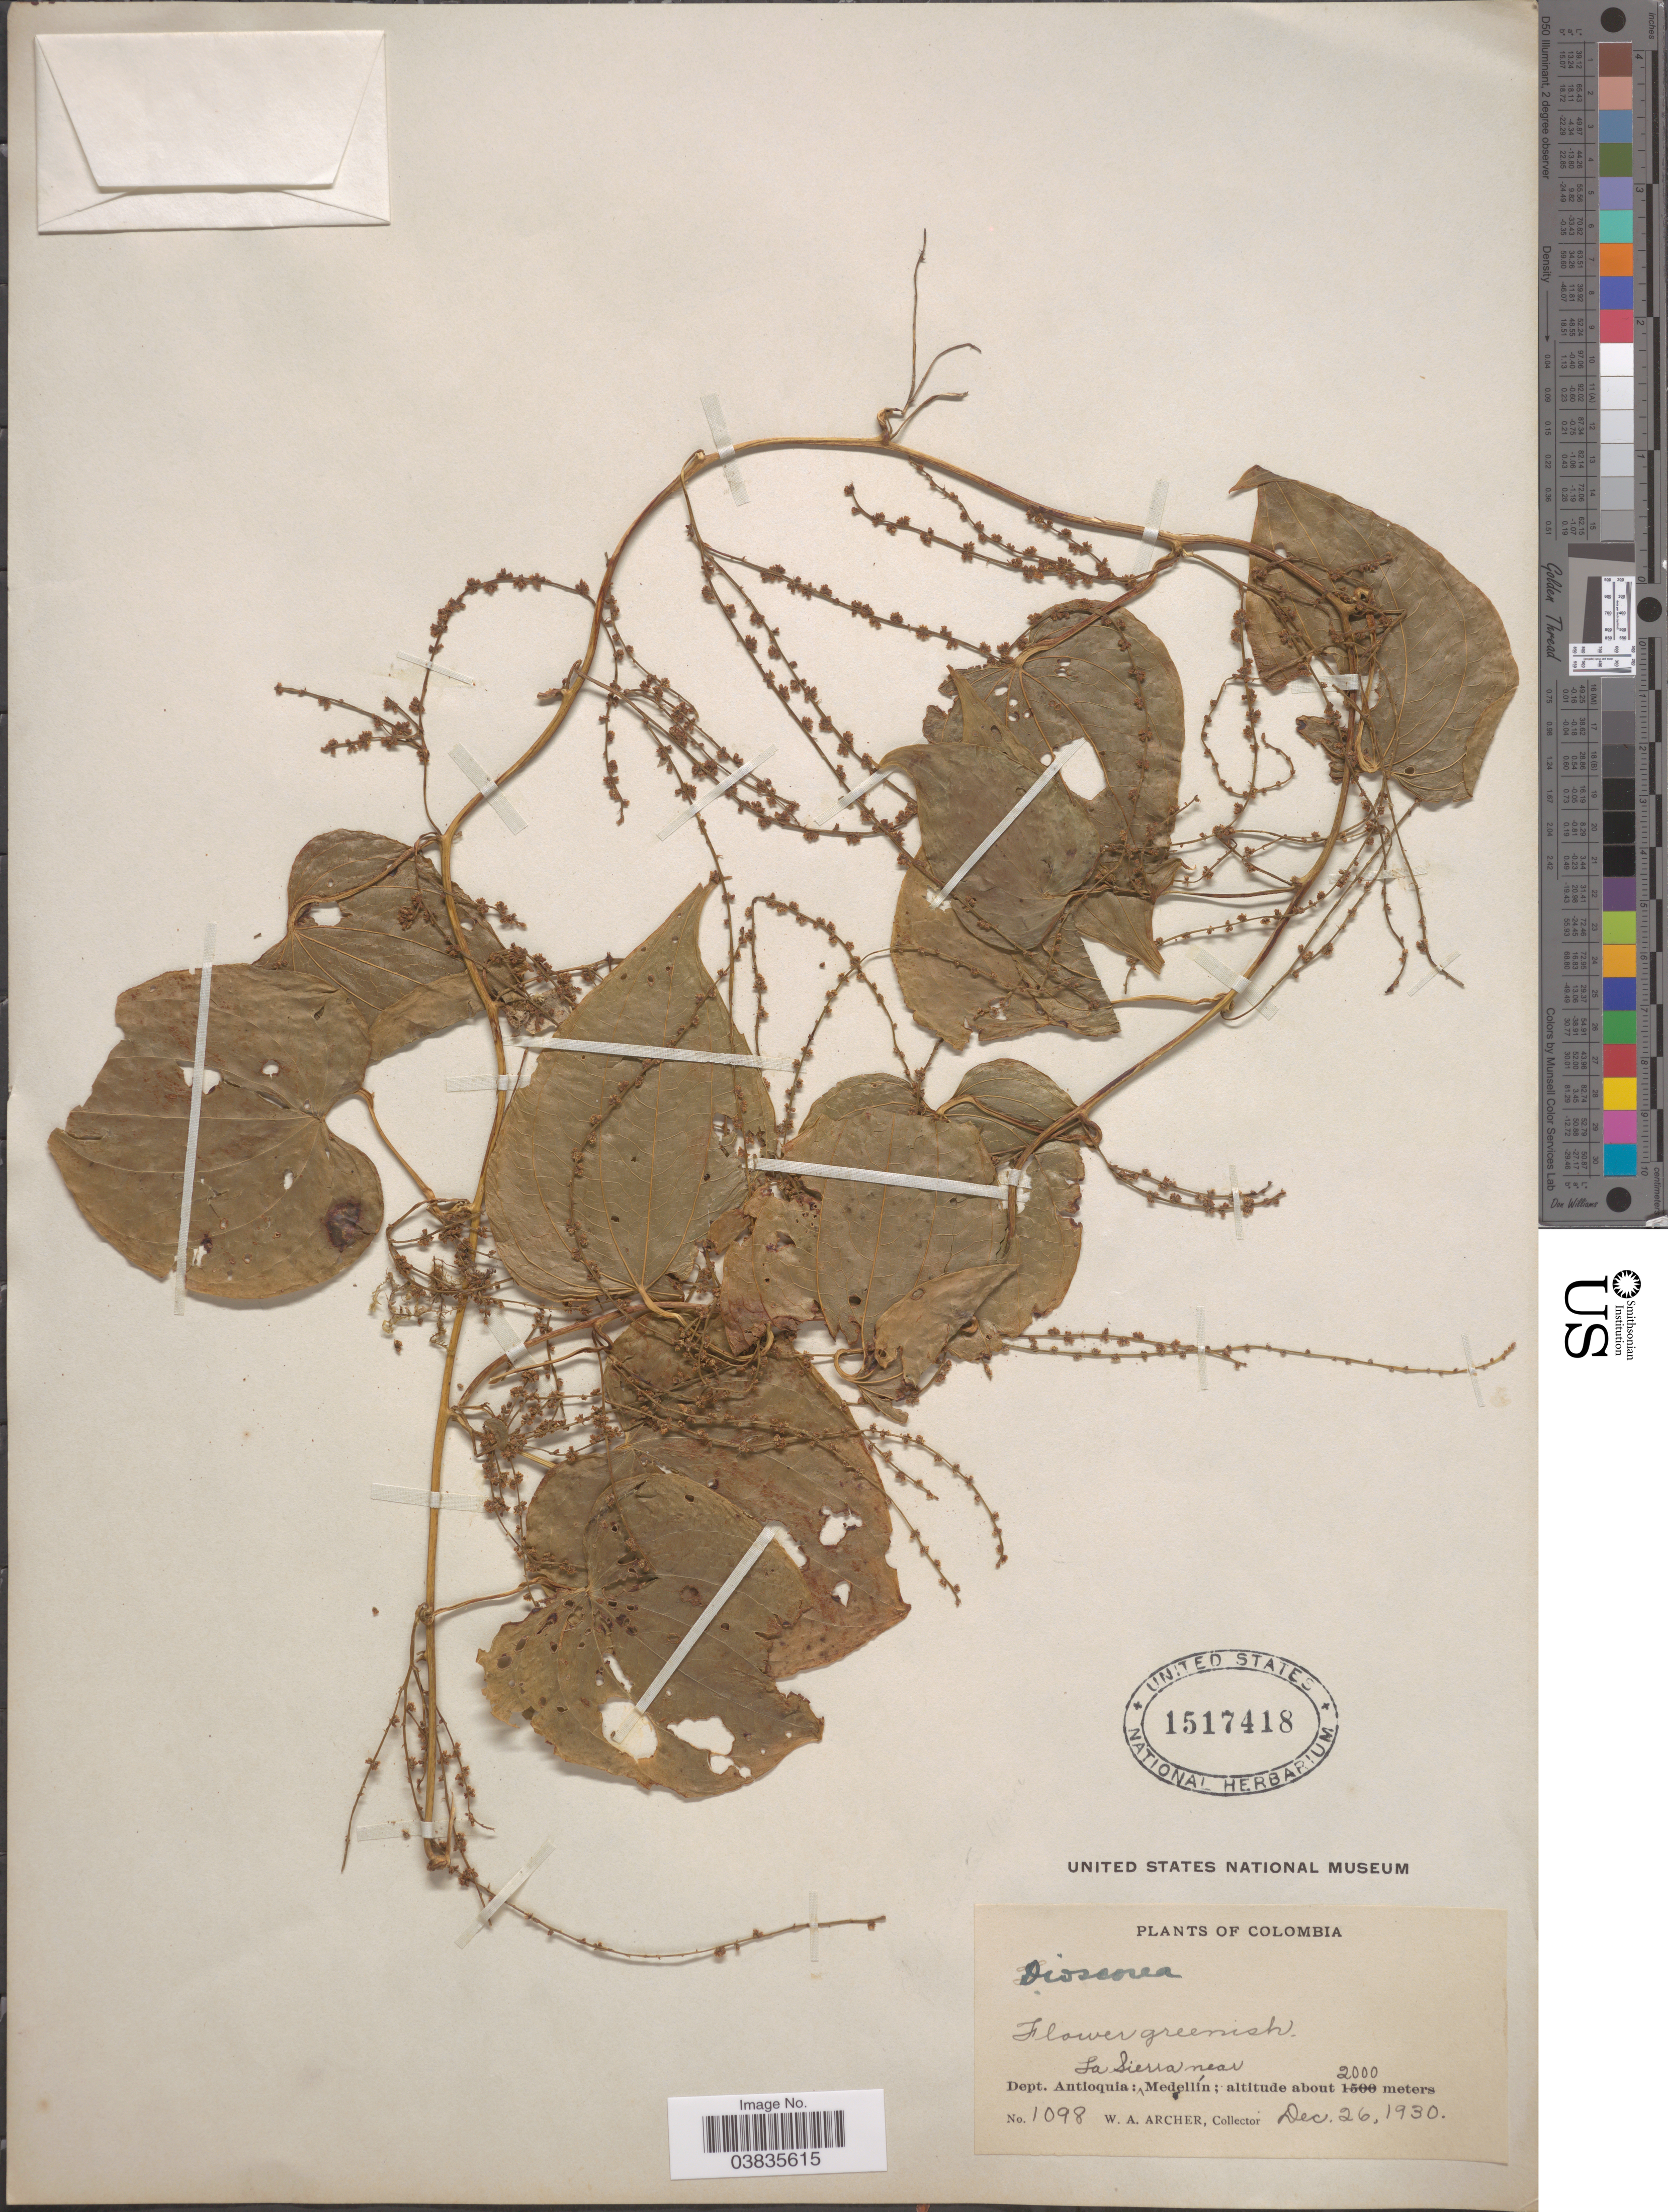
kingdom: Plantae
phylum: Tracheophyta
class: Liliopsida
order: Dioscoreales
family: Dioscoreaceae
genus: Dioscorea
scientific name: Dioscorea sp.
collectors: W. Archer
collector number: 1098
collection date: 1930-12-26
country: Colombia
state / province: Antioquia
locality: Dept. Antioquia: La Sierra near Medellín.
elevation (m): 2000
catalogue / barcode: US 1517418